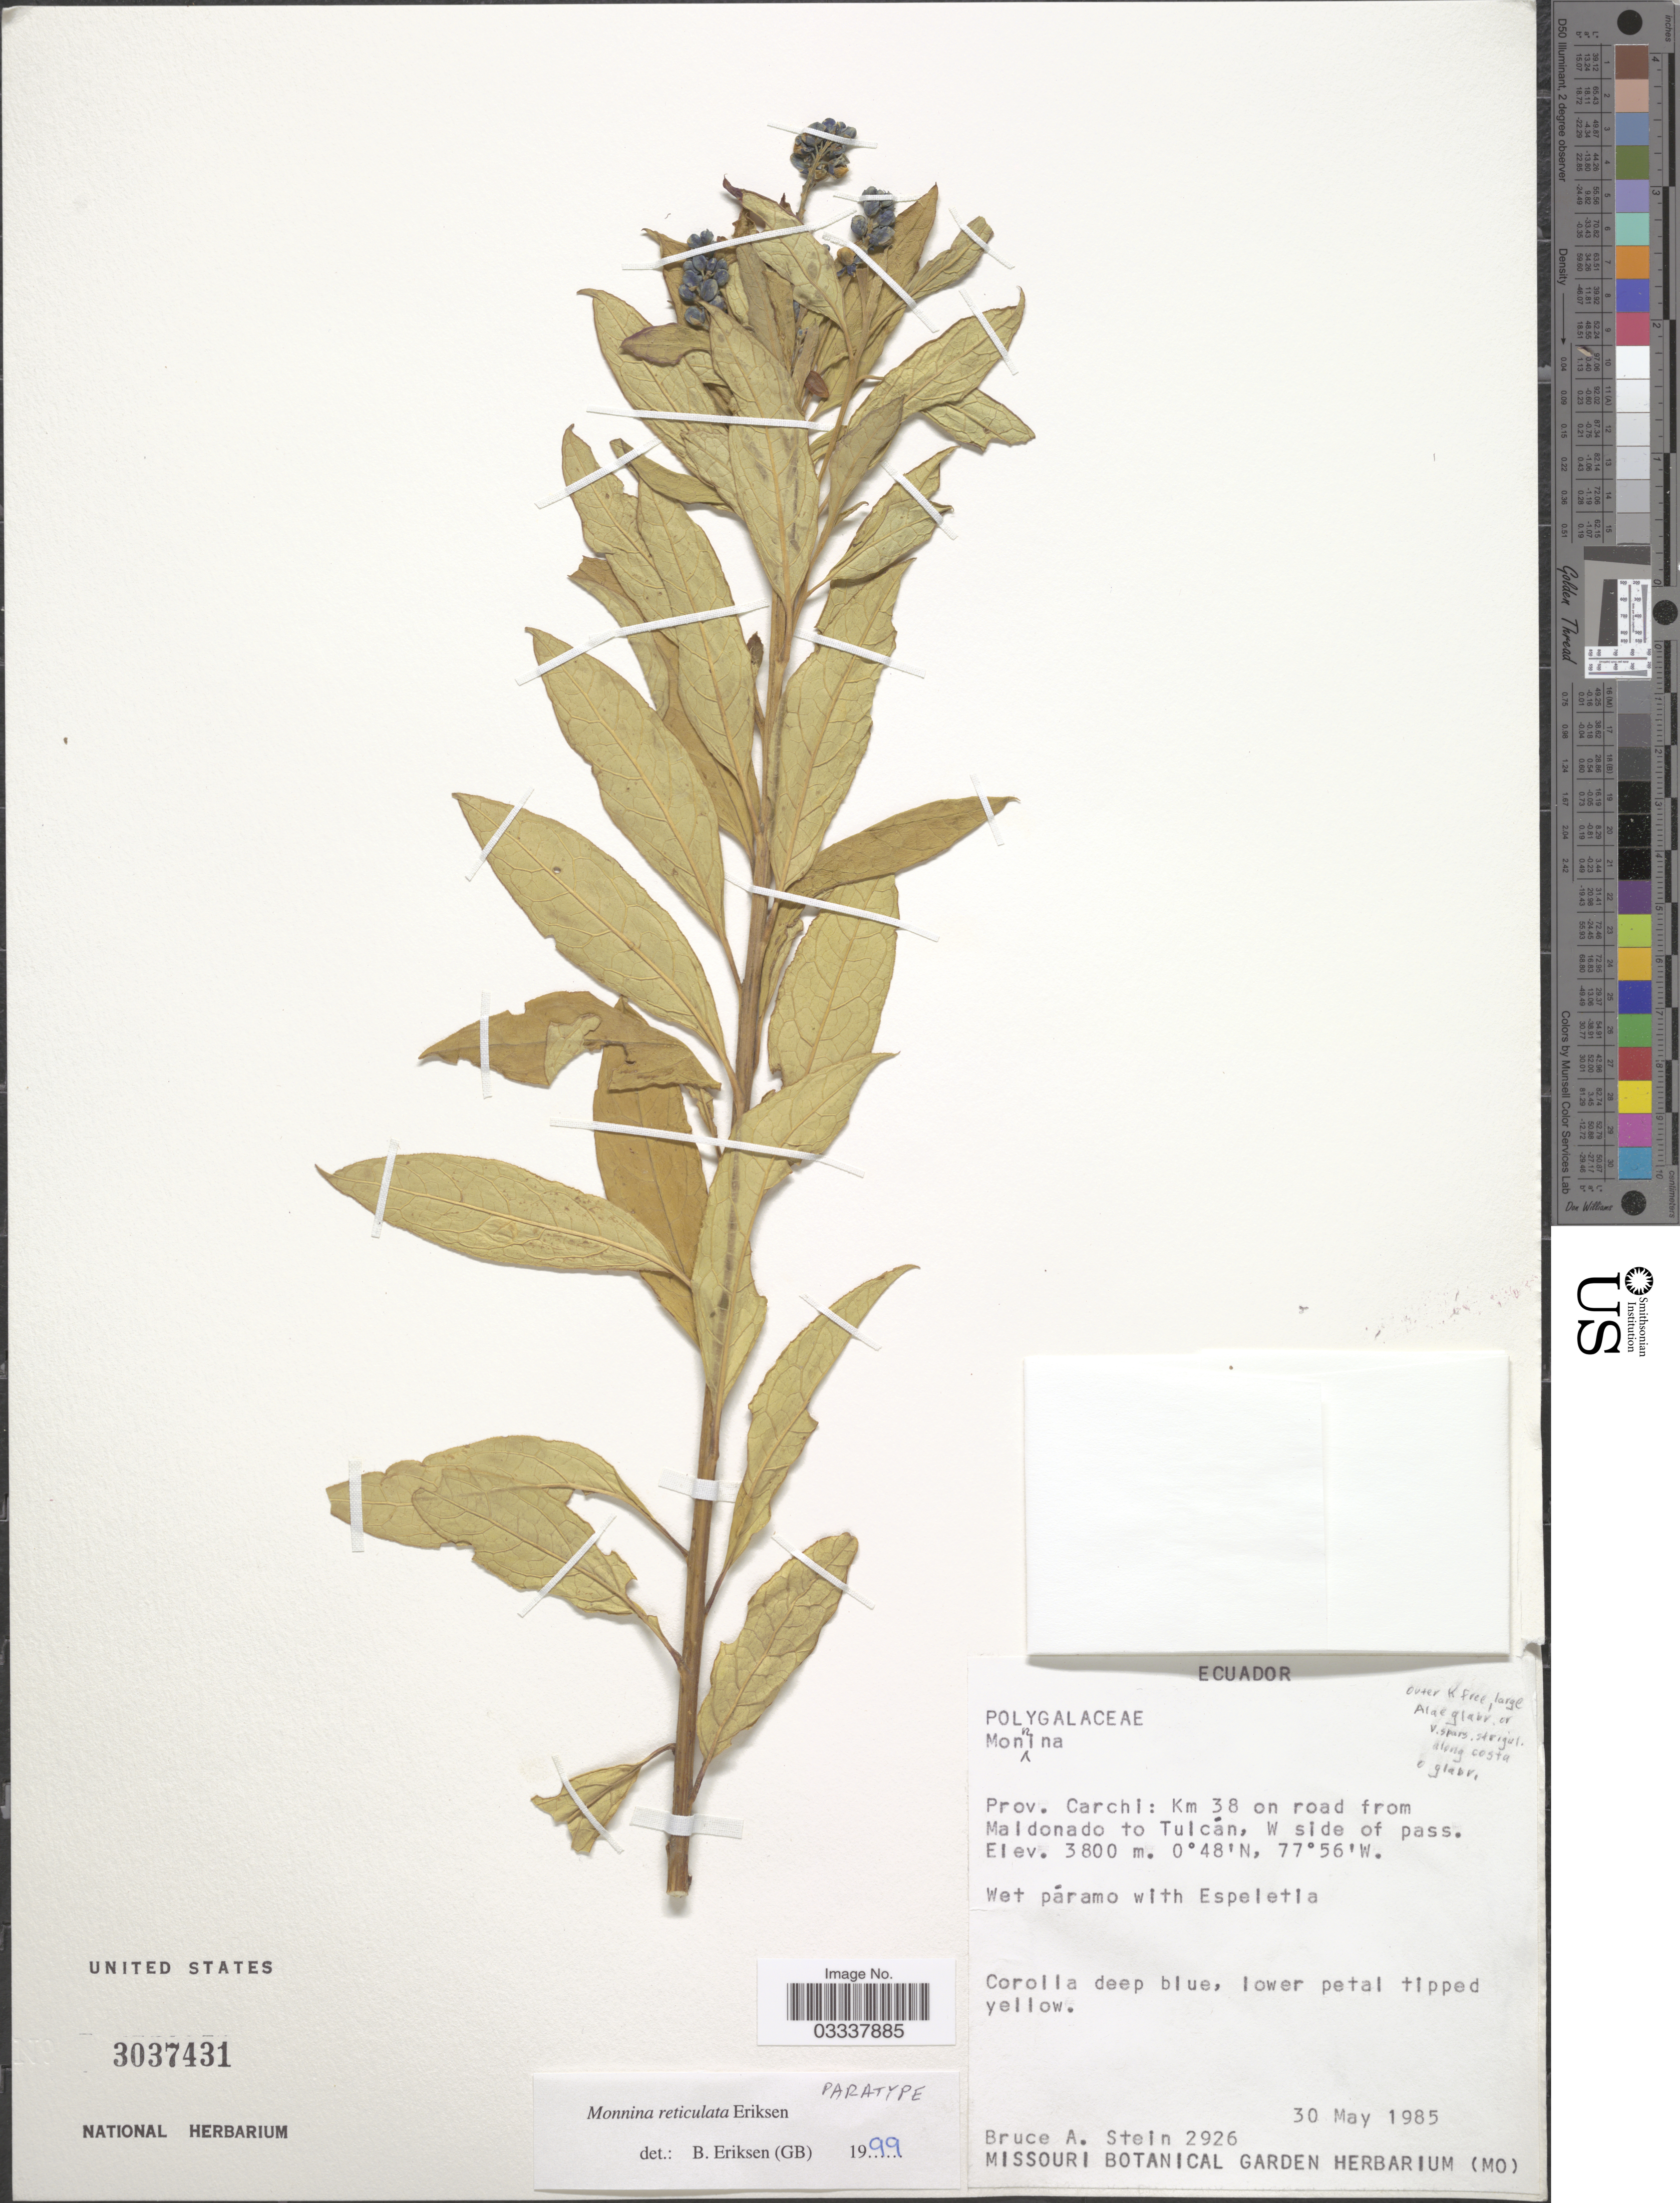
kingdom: Plantae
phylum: Tracheophyta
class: Magnoliopsida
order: Fabales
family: Polygalaceae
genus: Monnina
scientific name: Monnina reticulata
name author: B. Eriksen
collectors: B. A. Stein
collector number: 2926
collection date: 1985-05-30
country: Ecuador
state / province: Carchi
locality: Km 38 on road from Maldonado to Tulcán, W side of pass.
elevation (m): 3800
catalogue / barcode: US 3037431